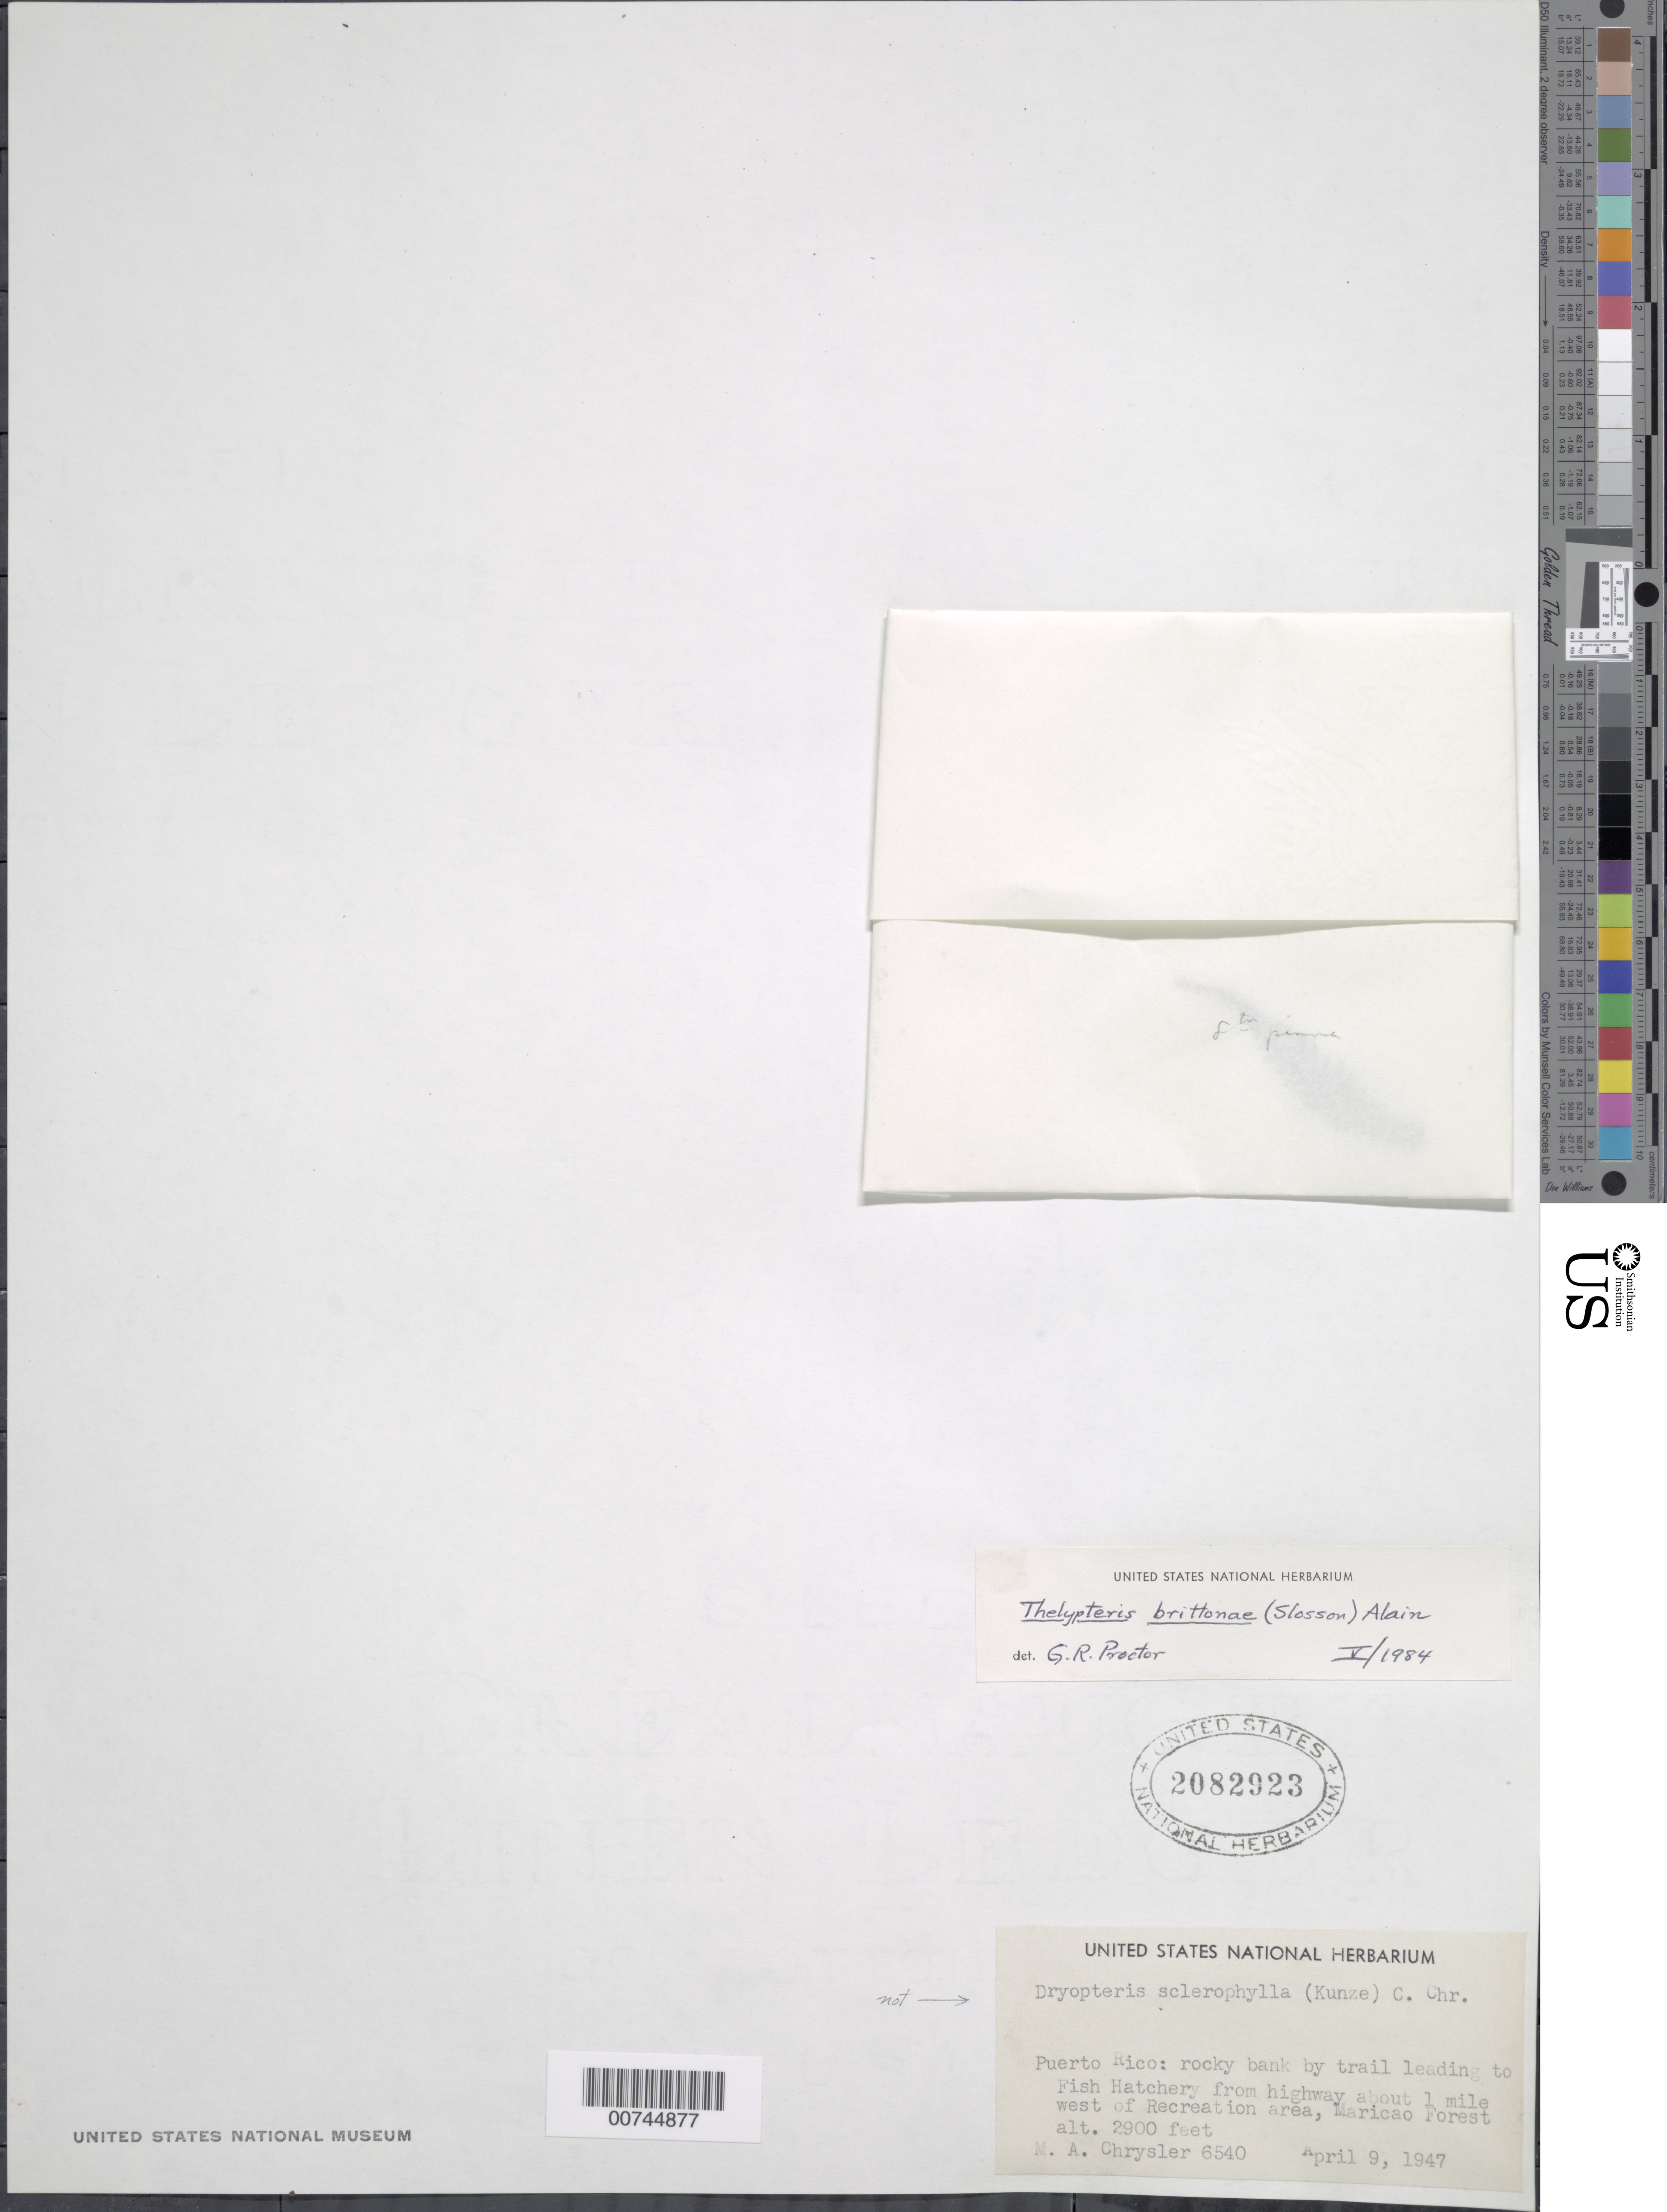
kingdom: Plantae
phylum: Tracheophyta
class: Polypodiopsida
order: Polypodiales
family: Thelypteridaceae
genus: Goniopteris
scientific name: Goniopteris brittonae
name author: (Slosson ex Maxon) Ching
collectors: M. A. Chrysler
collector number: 6540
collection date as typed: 09 Apr 1947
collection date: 1947-04-09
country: Puerto Rico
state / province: Maricao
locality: Trail leading to Fish Hatchery from Highway about 1 mile west of recreation area, Maricao Forest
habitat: On rocky bank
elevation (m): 884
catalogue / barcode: US 2082923